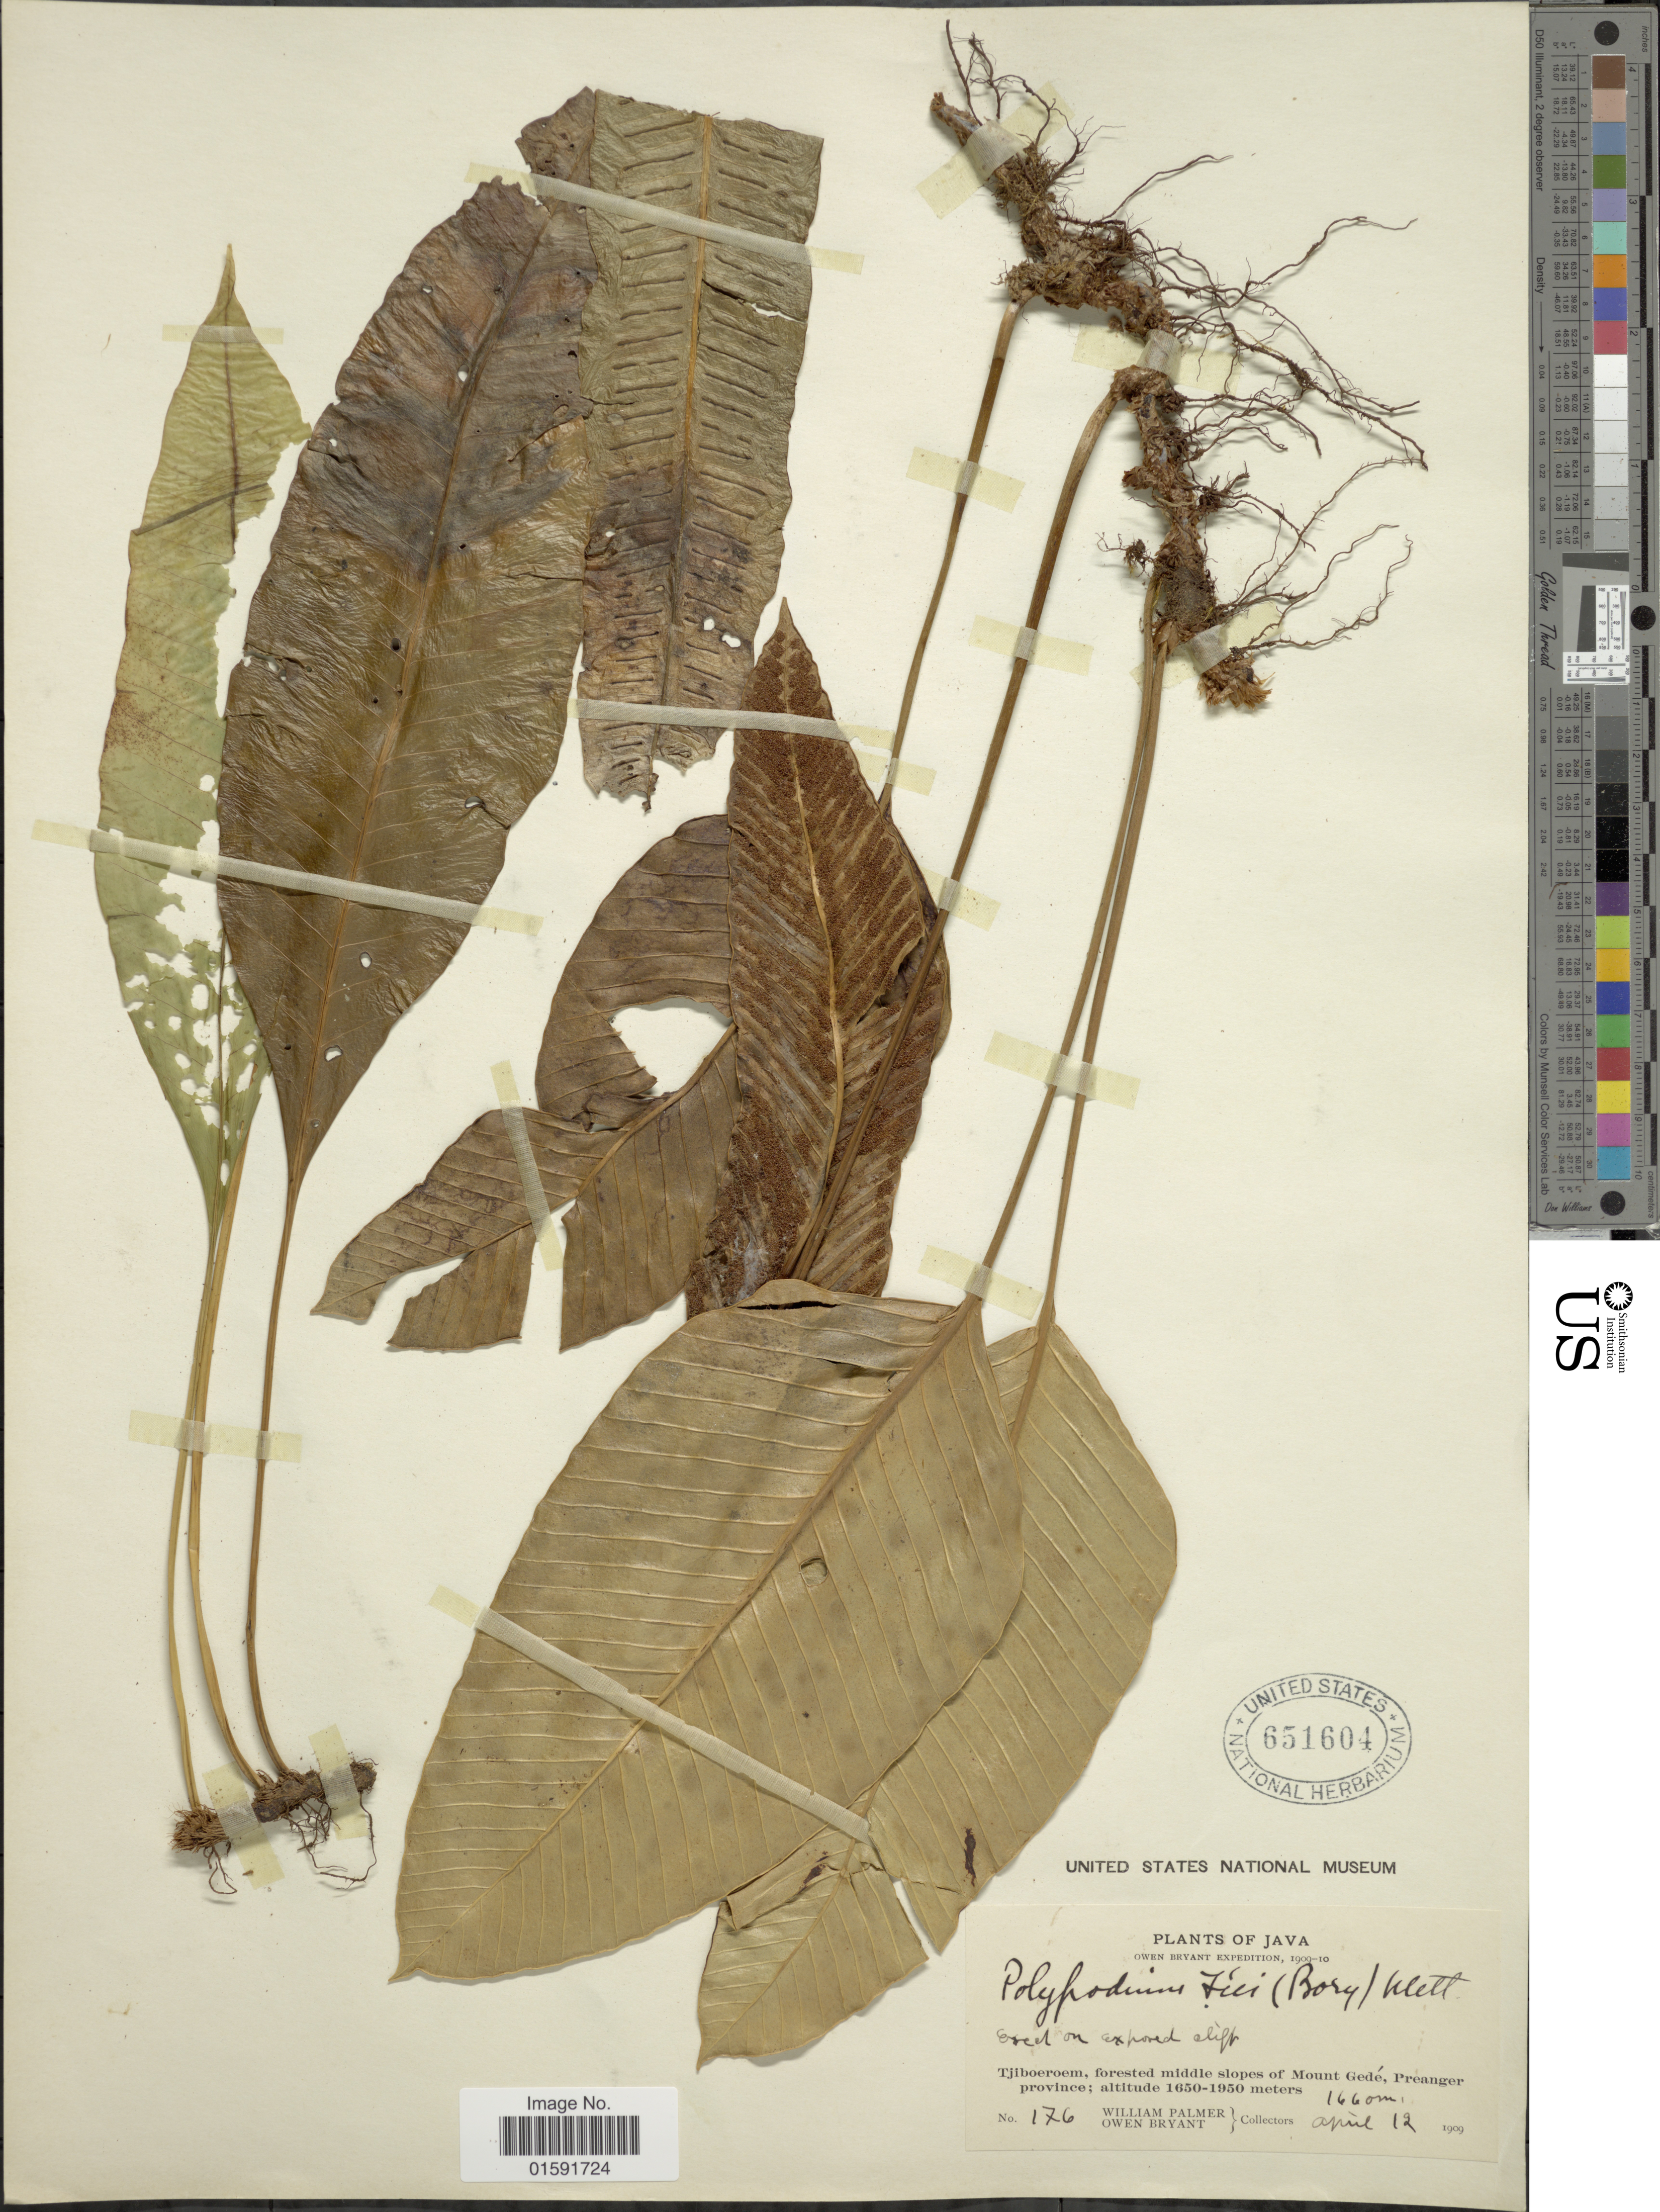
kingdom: Plantae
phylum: Tracheophyta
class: Polypodiopsida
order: Polypodiales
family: Polypodiaceae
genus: Selliguea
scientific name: Selliguea feei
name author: Bory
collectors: W. Palmer & O. Bryant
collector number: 176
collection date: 1909-04-12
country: Indonesia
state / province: Java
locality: Tjiboeroem, forested middle slope of Mount Gedé, Preanger Province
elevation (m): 1660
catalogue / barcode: US 651604